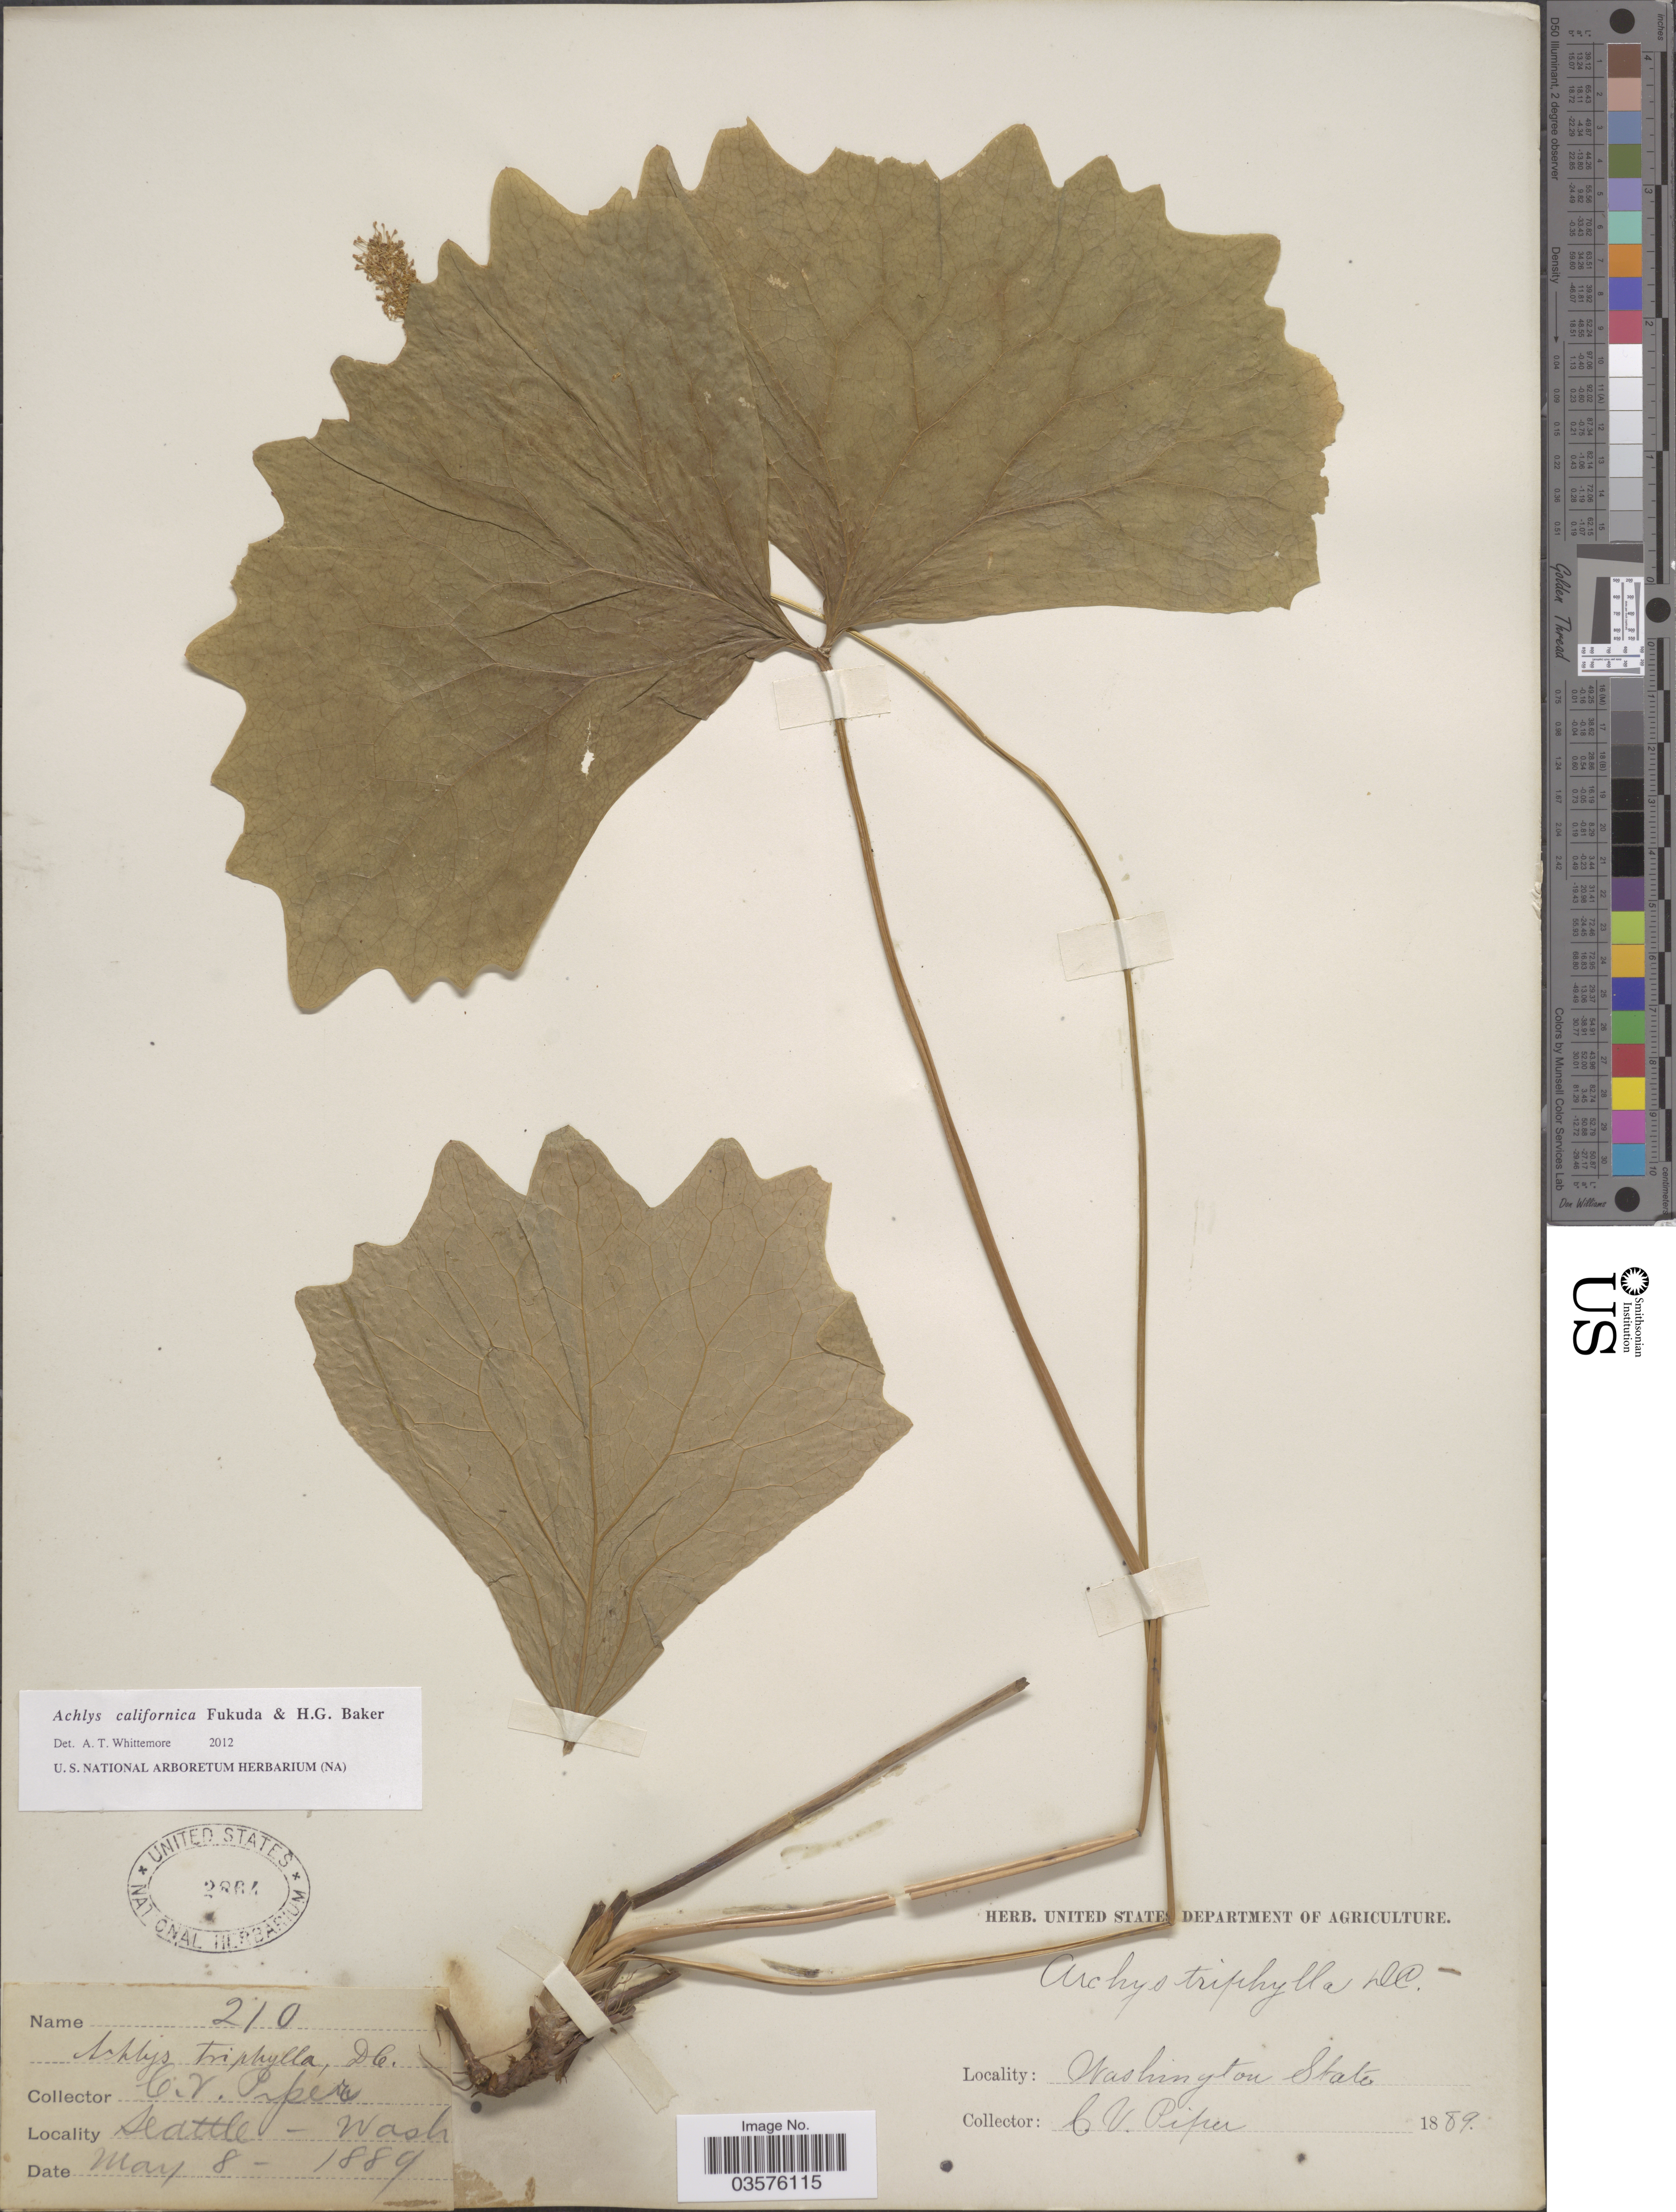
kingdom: Plantae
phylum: Tracheophyta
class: Magnoliopsida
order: Ranunculales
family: Berberidaceae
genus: Achlys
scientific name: Achlys californica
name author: Fukuda & H.G. Baker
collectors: C. V. Piper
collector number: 210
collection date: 1889-05-08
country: United States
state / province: Washington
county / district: King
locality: Seattle.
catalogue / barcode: US 2864